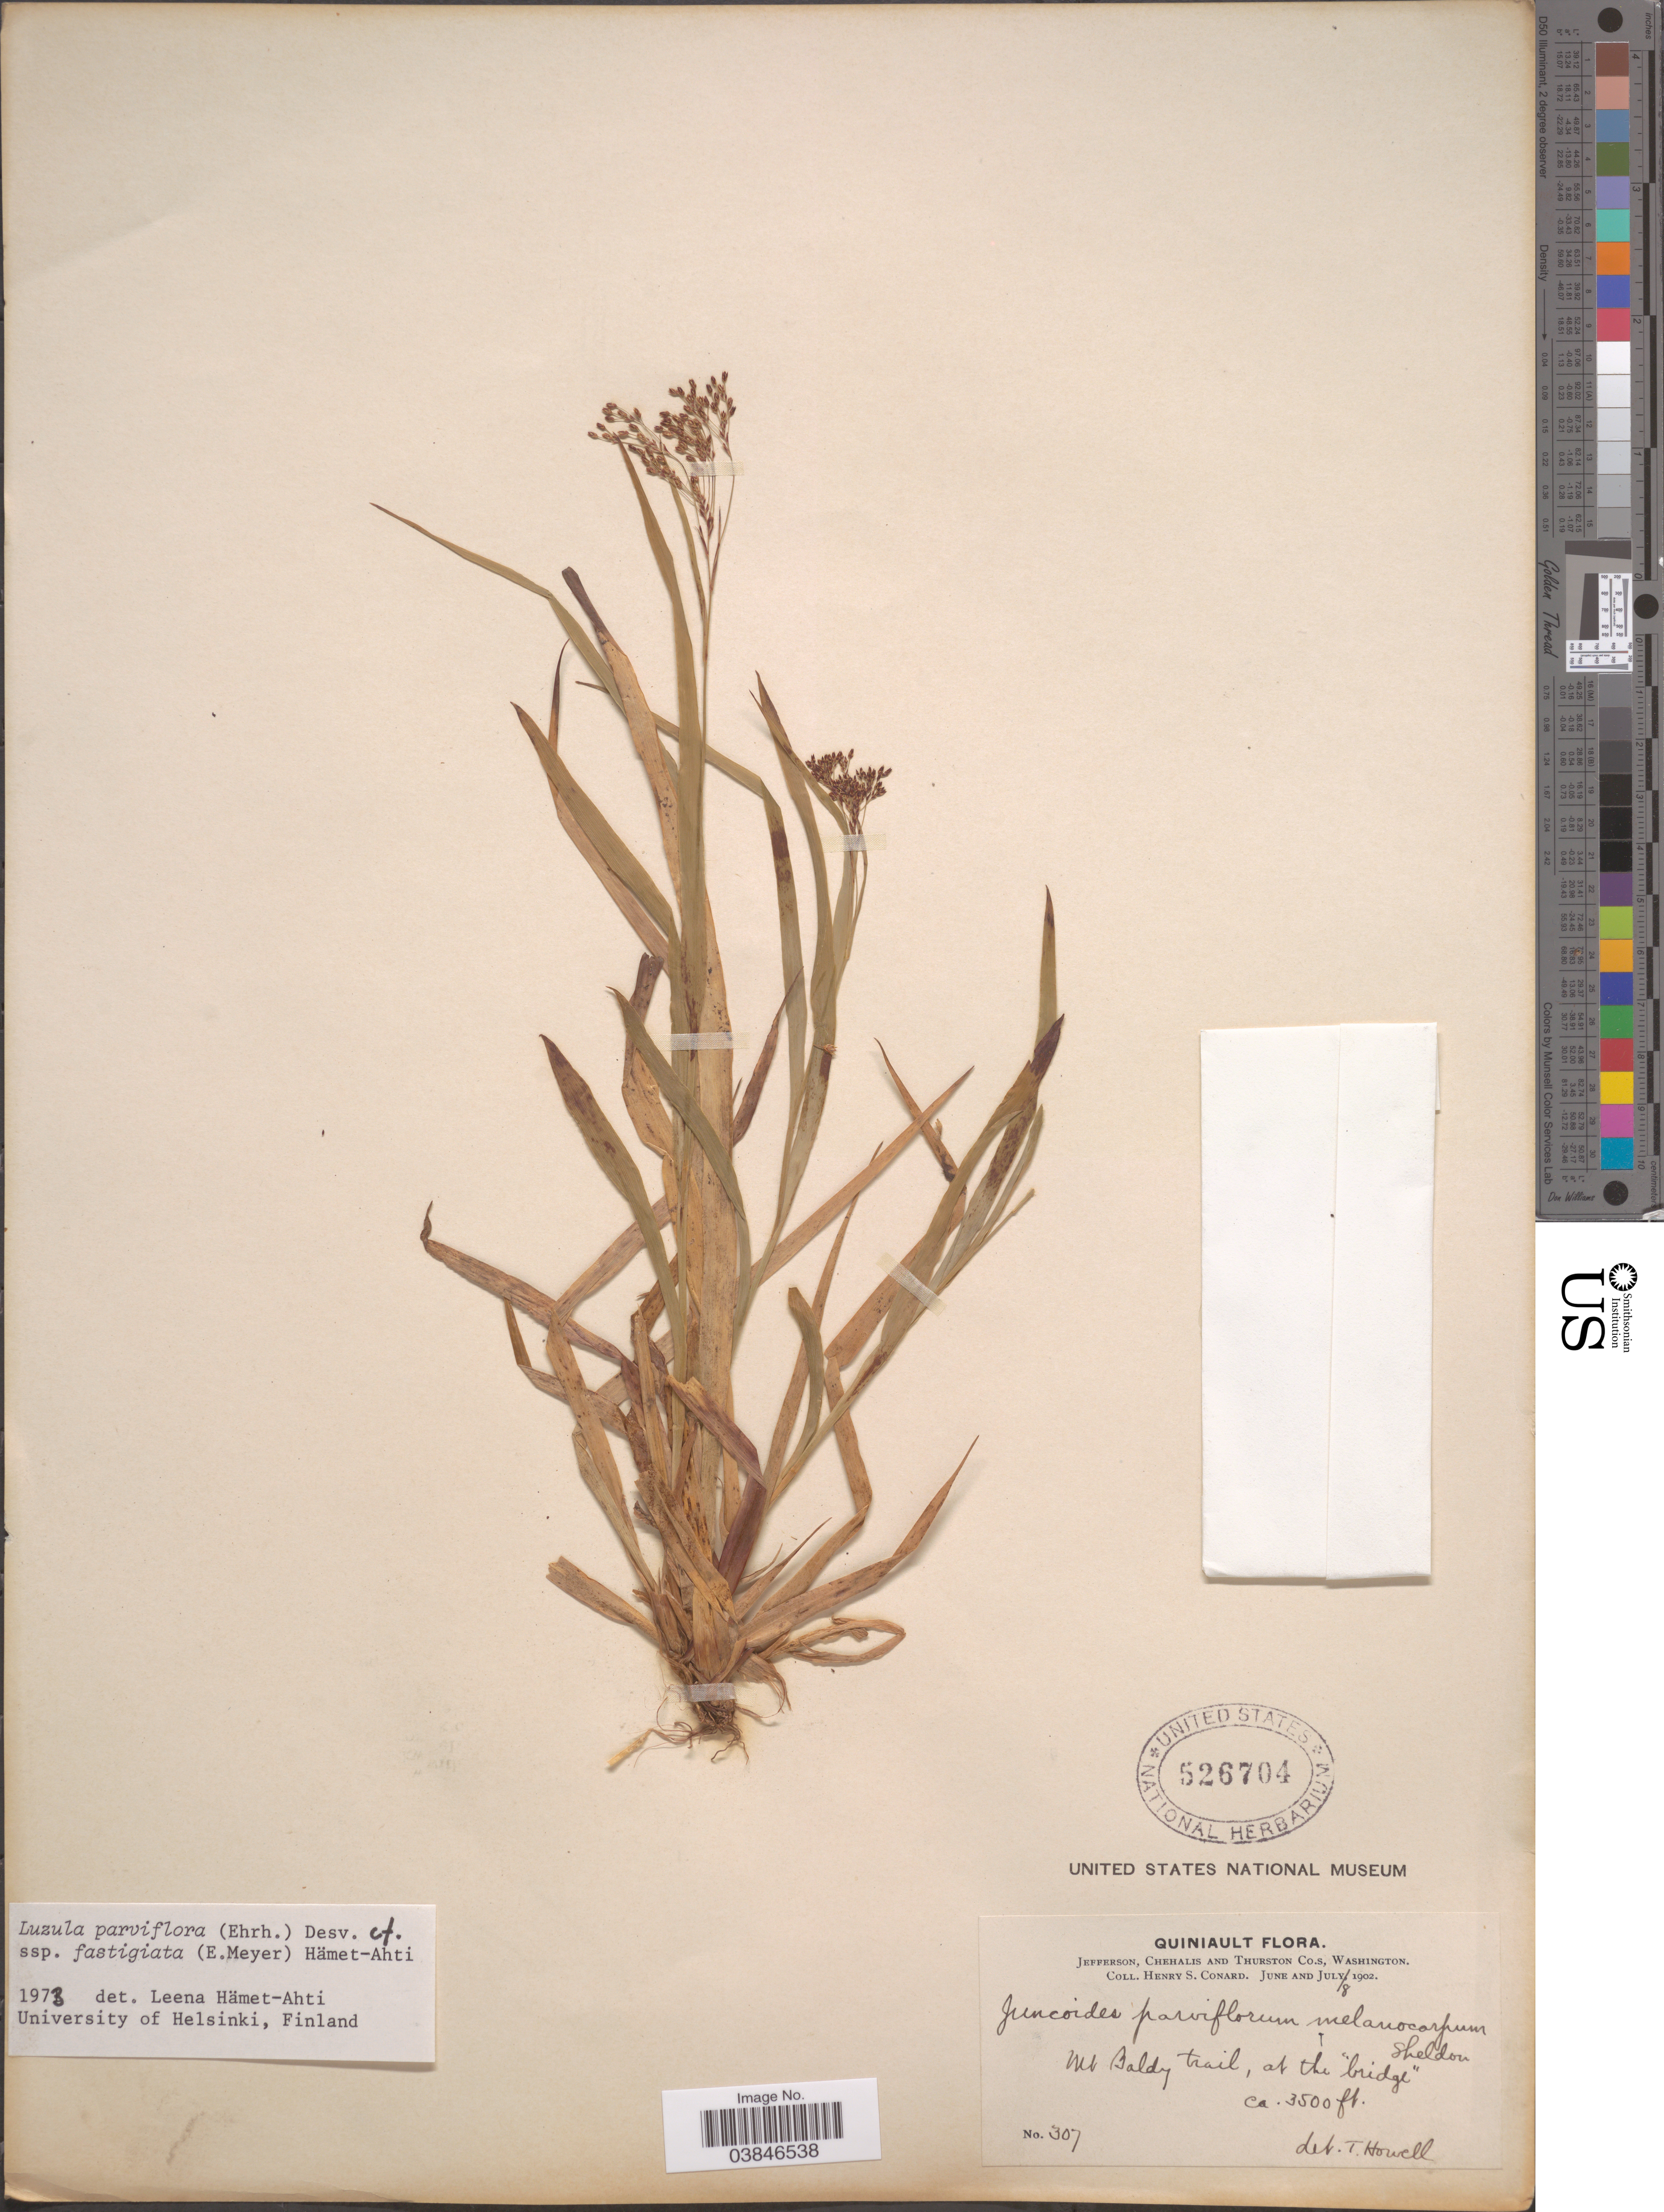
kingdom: Plantae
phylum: Tracheophyta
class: Liliopsida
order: Poales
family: Juncaceae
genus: Luzula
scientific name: Luzula parviflora subsp. fastigiata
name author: Buchenau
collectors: H. S. Conard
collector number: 307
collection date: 1902-07-08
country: United States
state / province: Washington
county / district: Thurston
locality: Quiniault. Jefferson, Chehalis and Thurston Co.s. Mt. Baldy trail, at the 'bridge'.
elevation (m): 1067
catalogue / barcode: US 526704